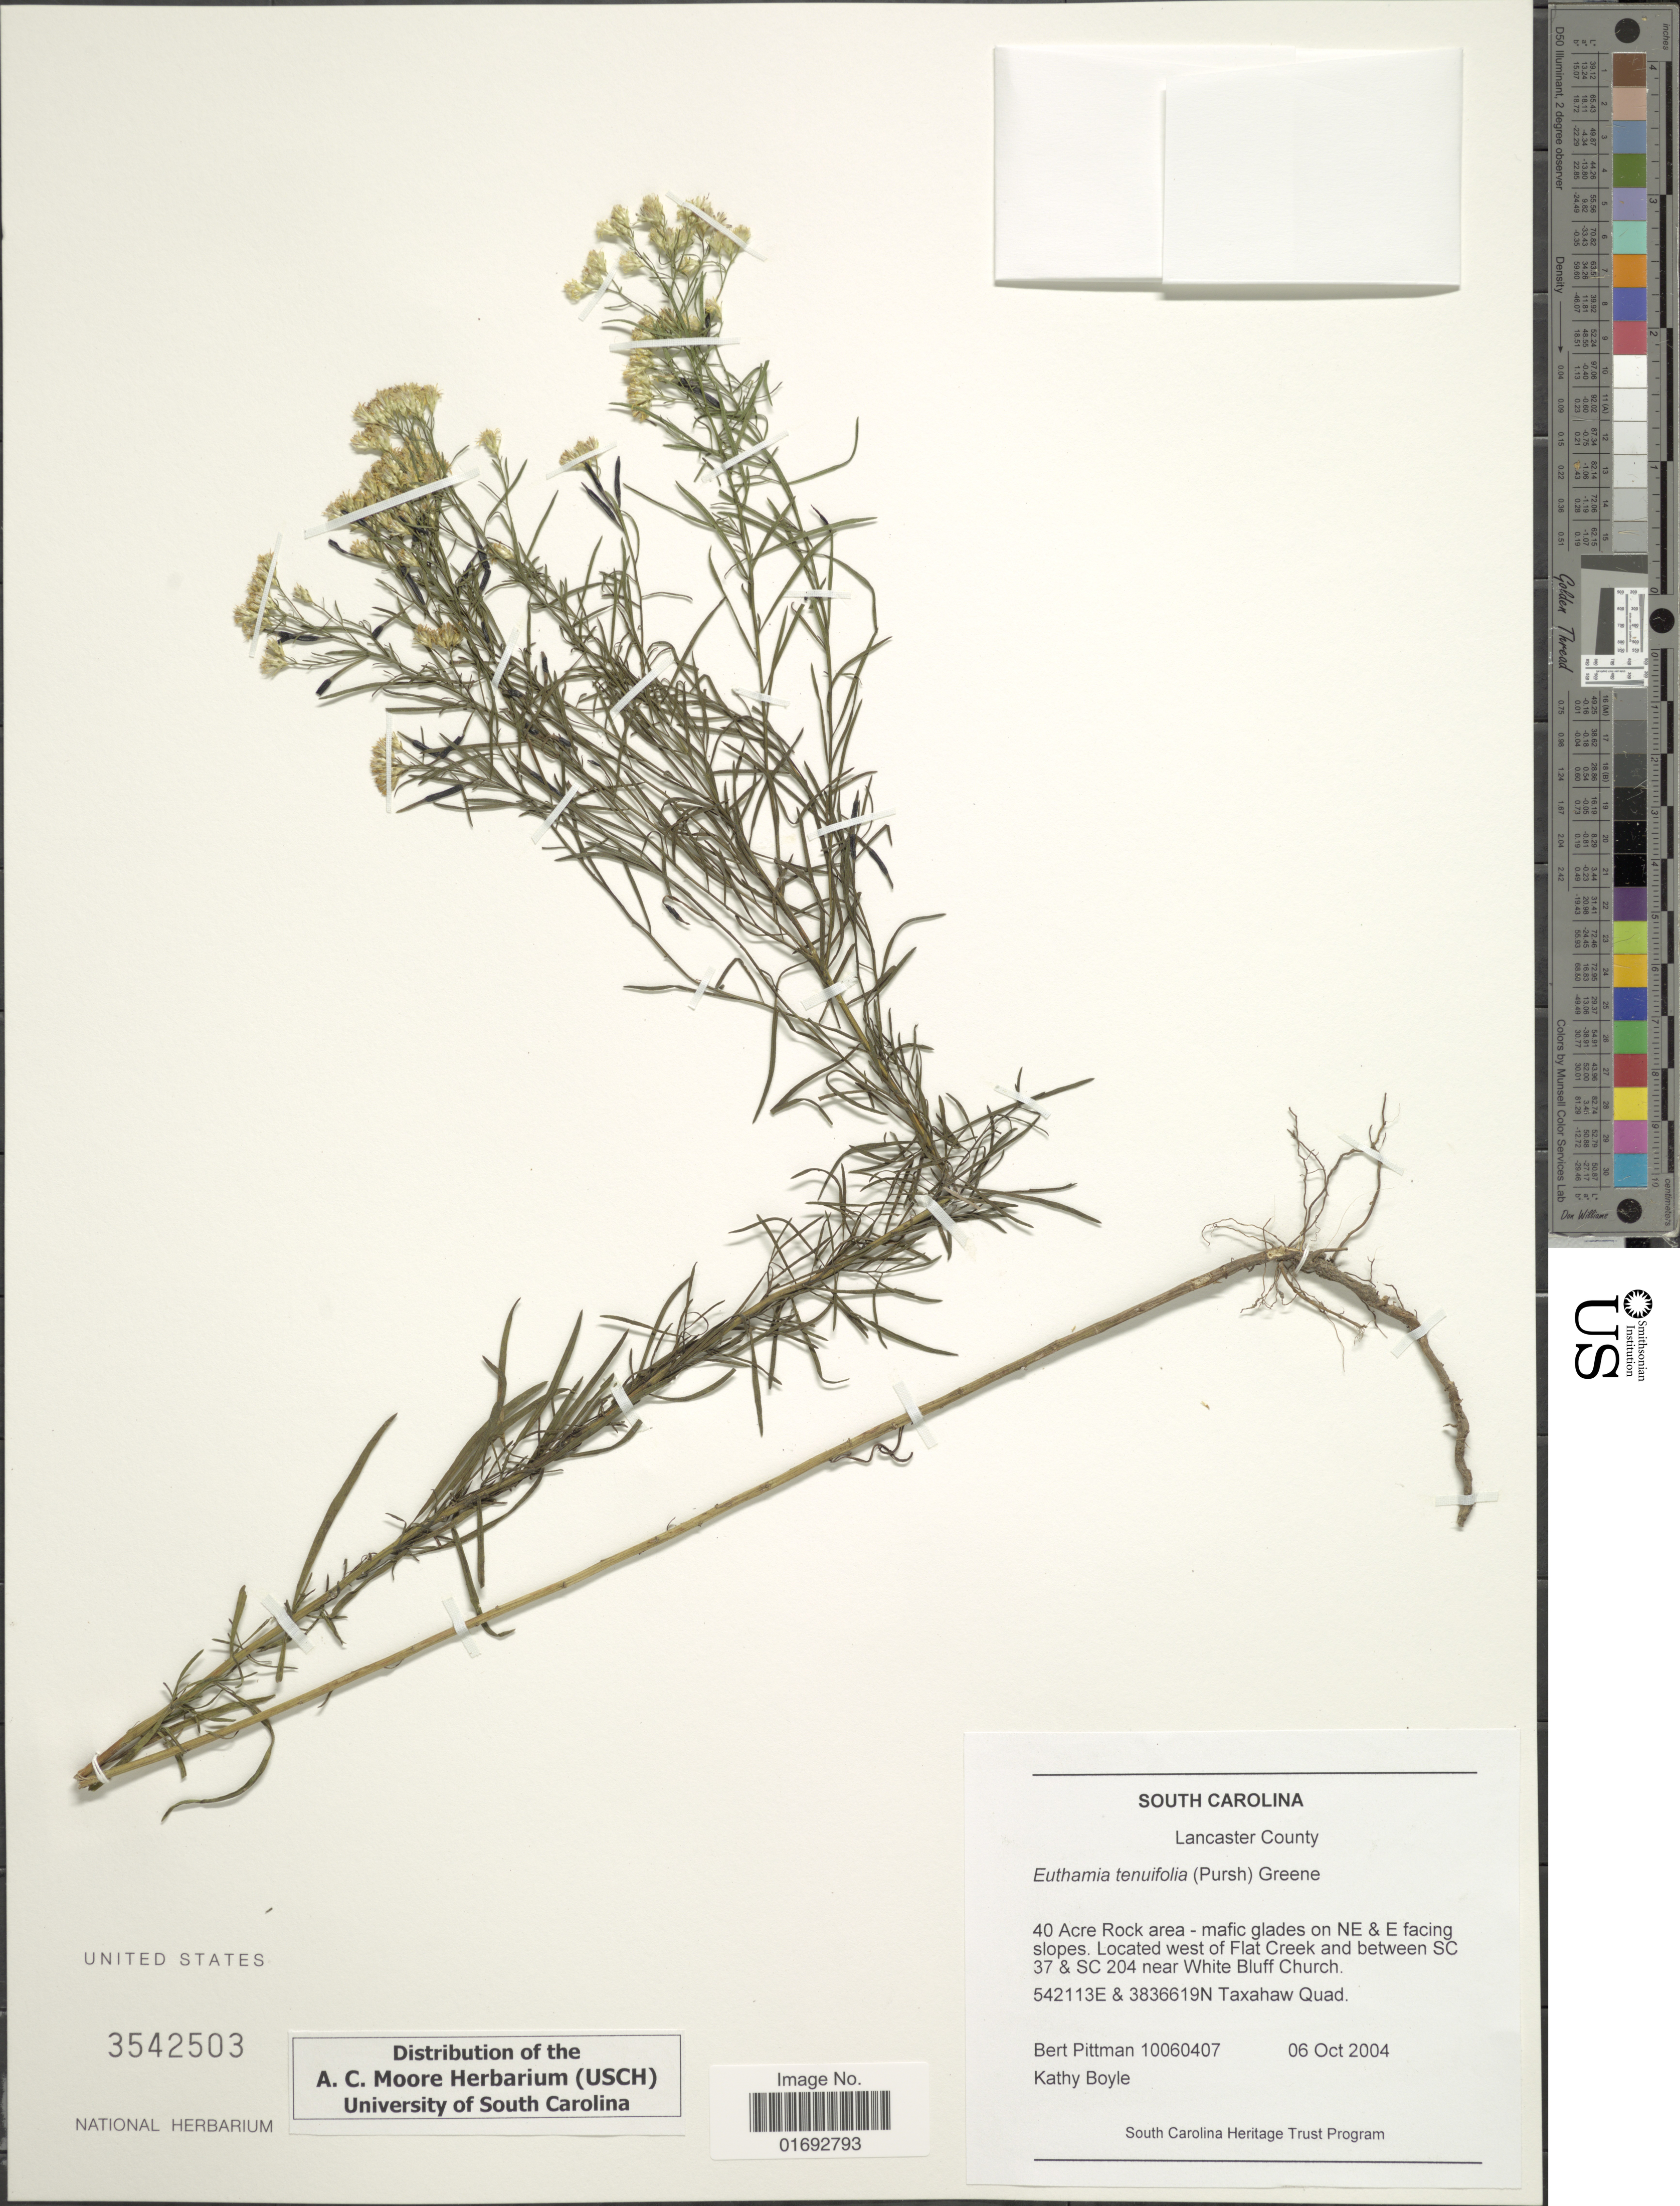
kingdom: Plantae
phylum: Tracheophyta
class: Magnoliopsida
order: Asterales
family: Asteraceae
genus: Euthamia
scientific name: Euthamia tenuifolia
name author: (Pursh) Nutt.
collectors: B. Pittman & K. Boyle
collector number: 10060407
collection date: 2004-10-06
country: United States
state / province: South Carolina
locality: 40 Acre Rock area, west of Flat Creek and between SC 37 & SC 204 near White Bluff Church, Taxahaw Quad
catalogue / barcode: US 3542503